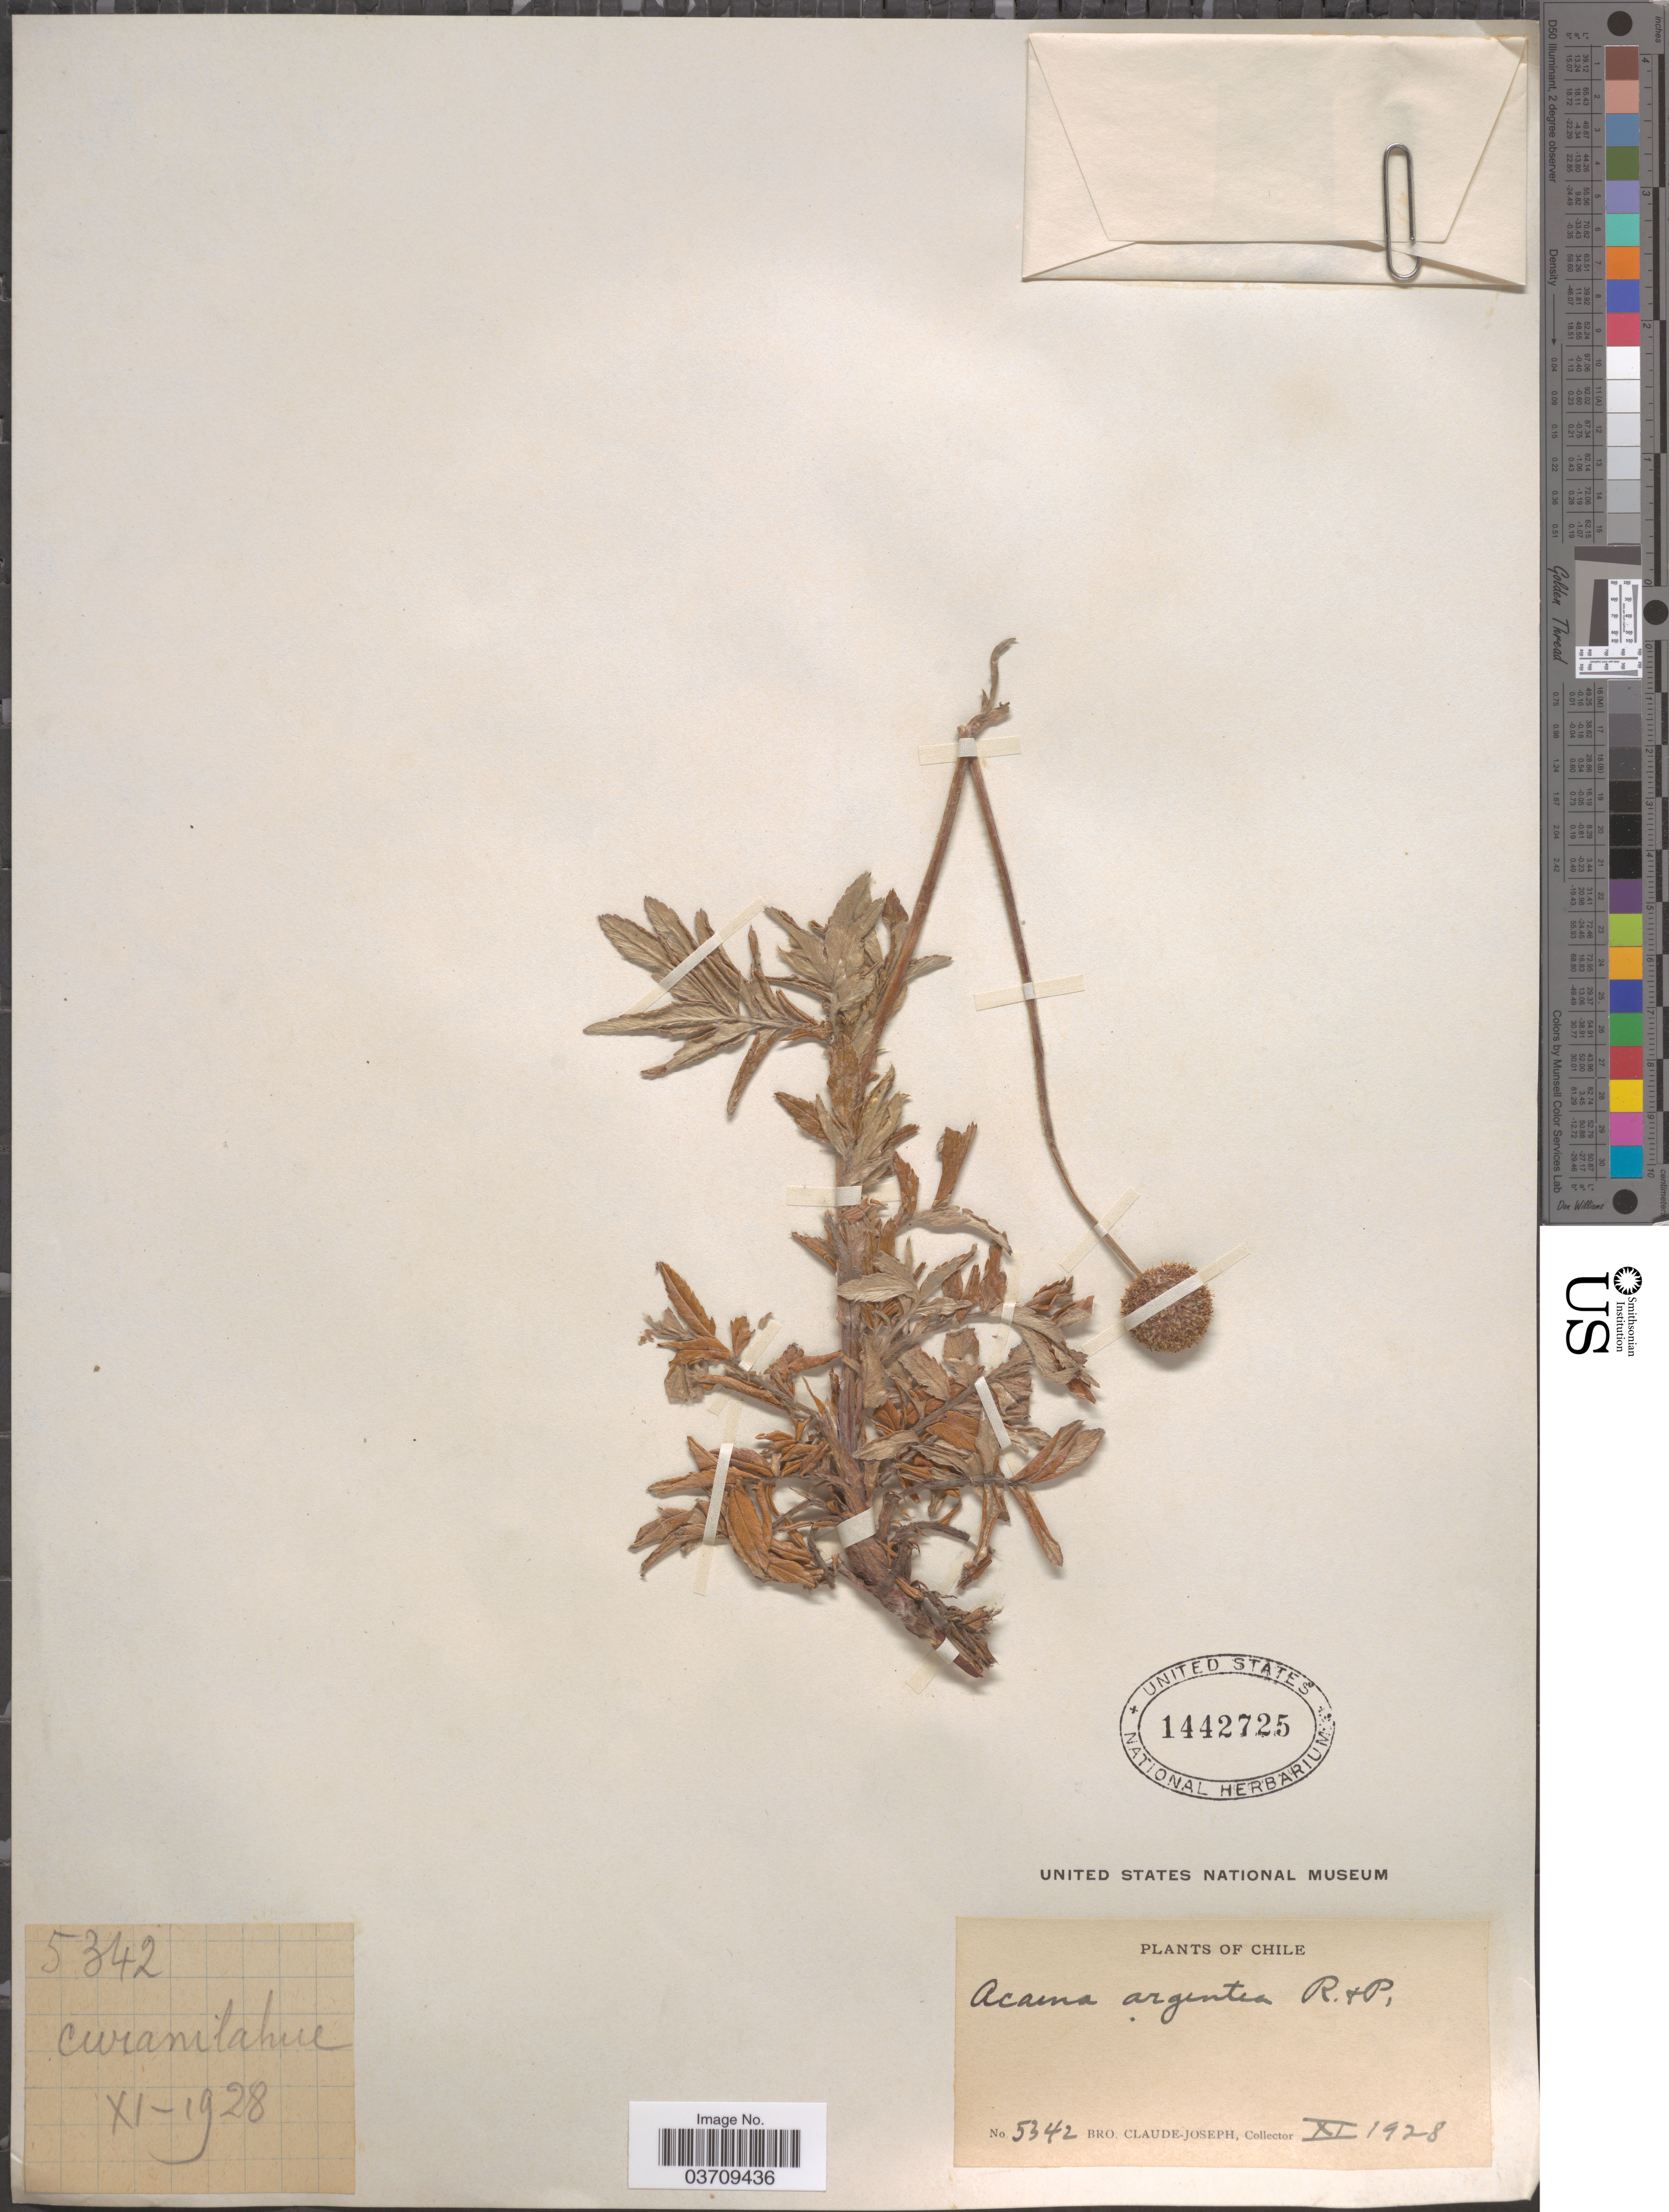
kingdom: Plantae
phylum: Tracheophyta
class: Magnoliopsida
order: Rosales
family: Rosaceae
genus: Acaena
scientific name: Acaena cylindristachya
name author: Ruiz & Pav.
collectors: Bro. Claude-Joseph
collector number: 5342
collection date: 1928-11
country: Chile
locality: Curanilahue.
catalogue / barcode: US 1442725